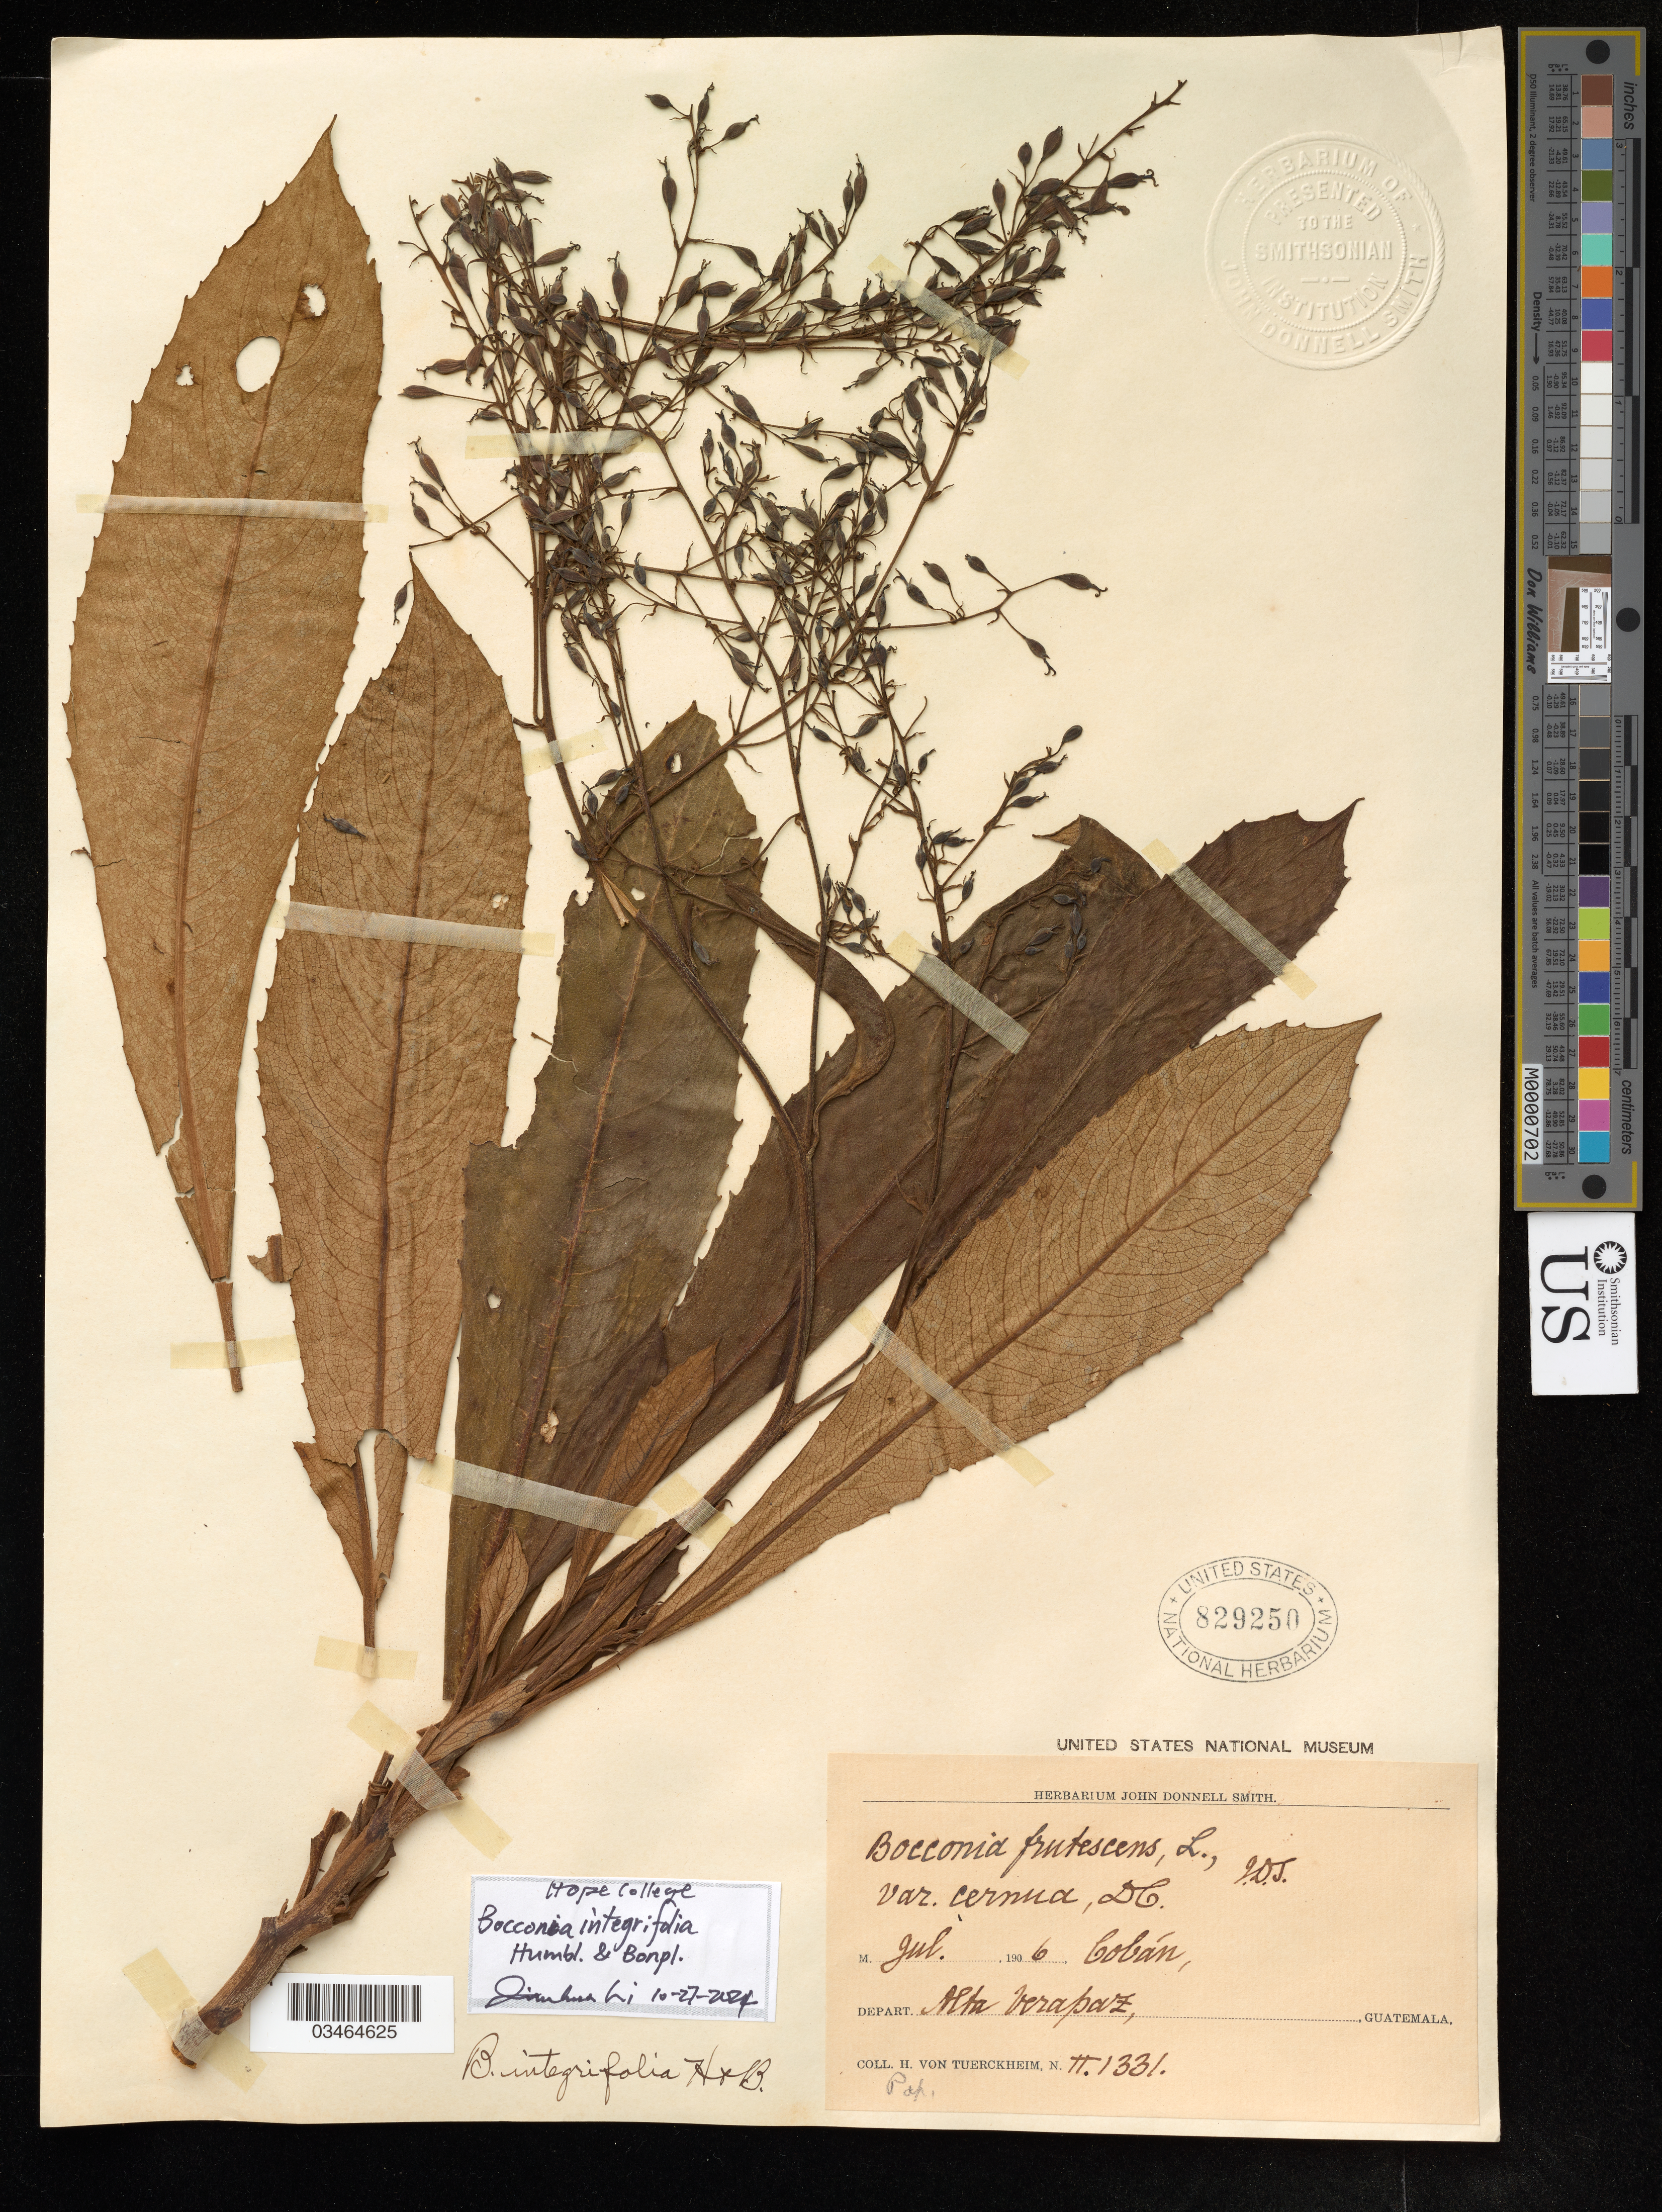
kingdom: Plantae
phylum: Tracheophyta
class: Magnoliopsida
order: Ranunculales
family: Papaveraceae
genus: Bocconia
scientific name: Bocconia integrifolia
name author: Bonpl.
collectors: H. von Türckheim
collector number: H1331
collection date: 1906-07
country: Guatemala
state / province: Alta Verapaz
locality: Cobán.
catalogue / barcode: US 829250